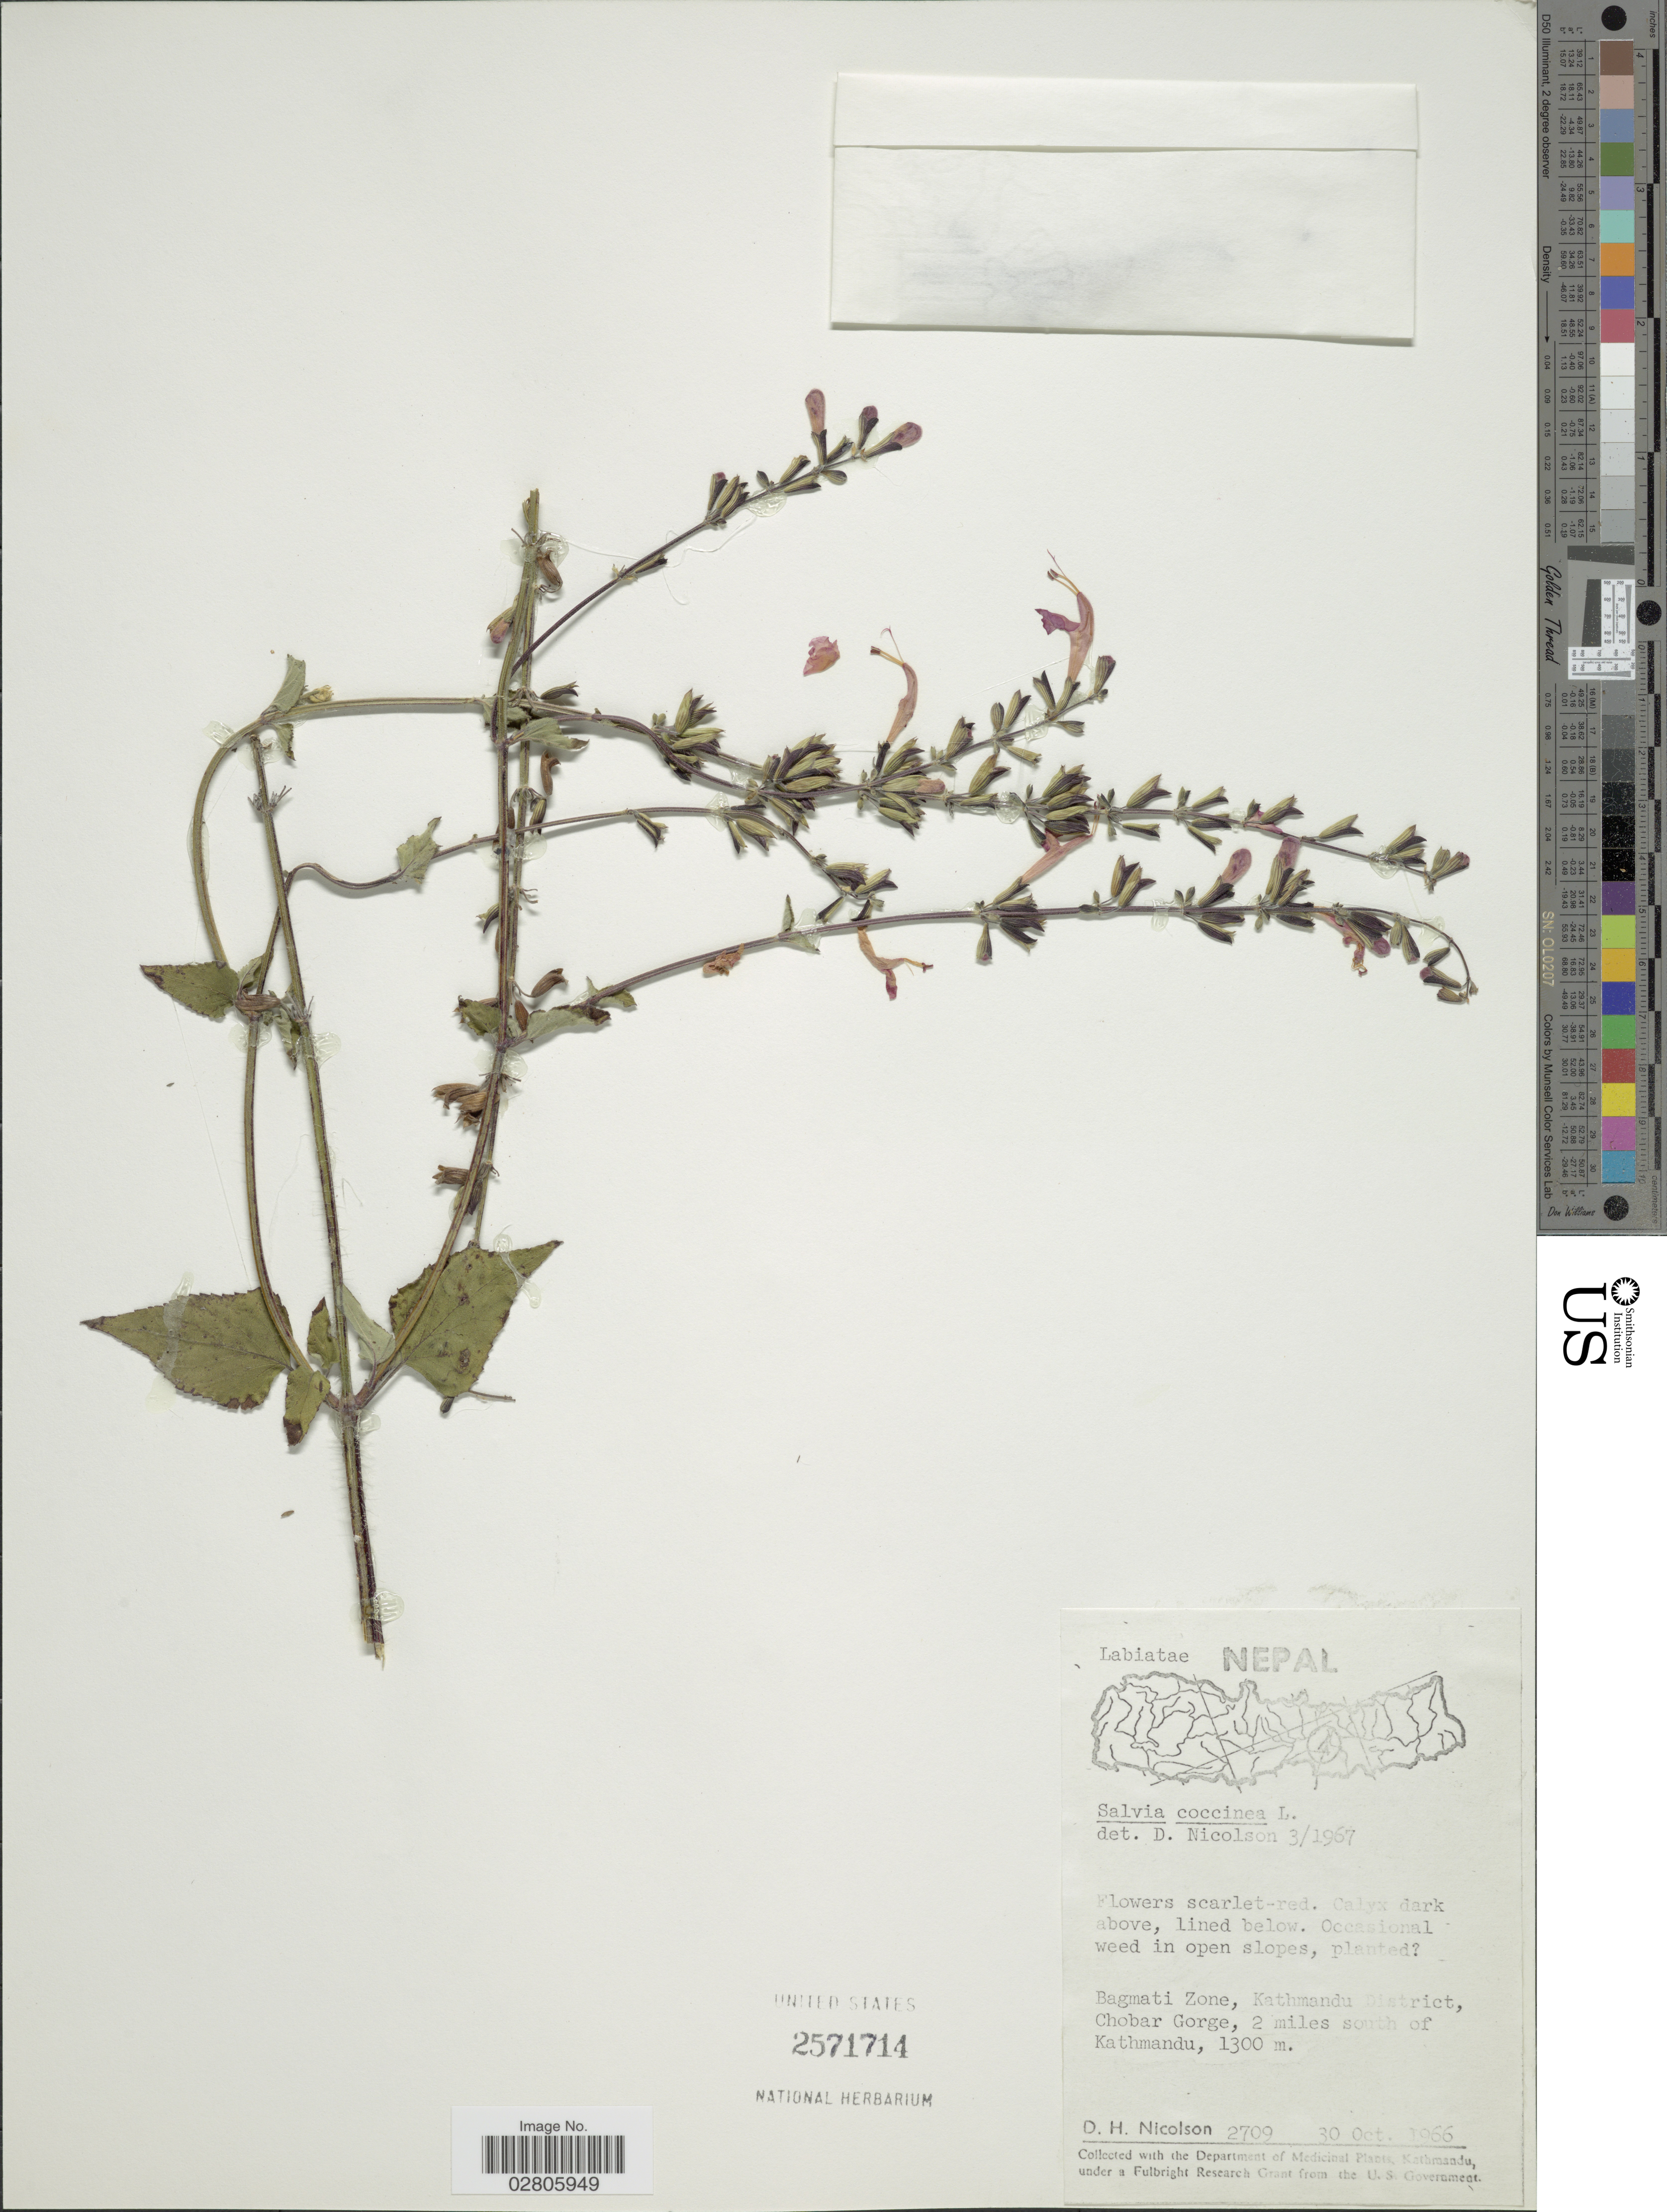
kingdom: Plantae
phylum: Tracheophyta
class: Magnoliopsida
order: Lamiales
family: Lamiaceae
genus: Salvia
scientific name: Salvia coccinea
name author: Etlinger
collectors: D. H. Nicolson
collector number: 2709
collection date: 1966-10-30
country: Nepal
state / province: Bagmati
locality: Bagmati Zone, Kathmandu District, Chobar Gorge, 2 miles south of Kathmandu.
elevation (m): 1300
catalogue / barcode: US 2571714